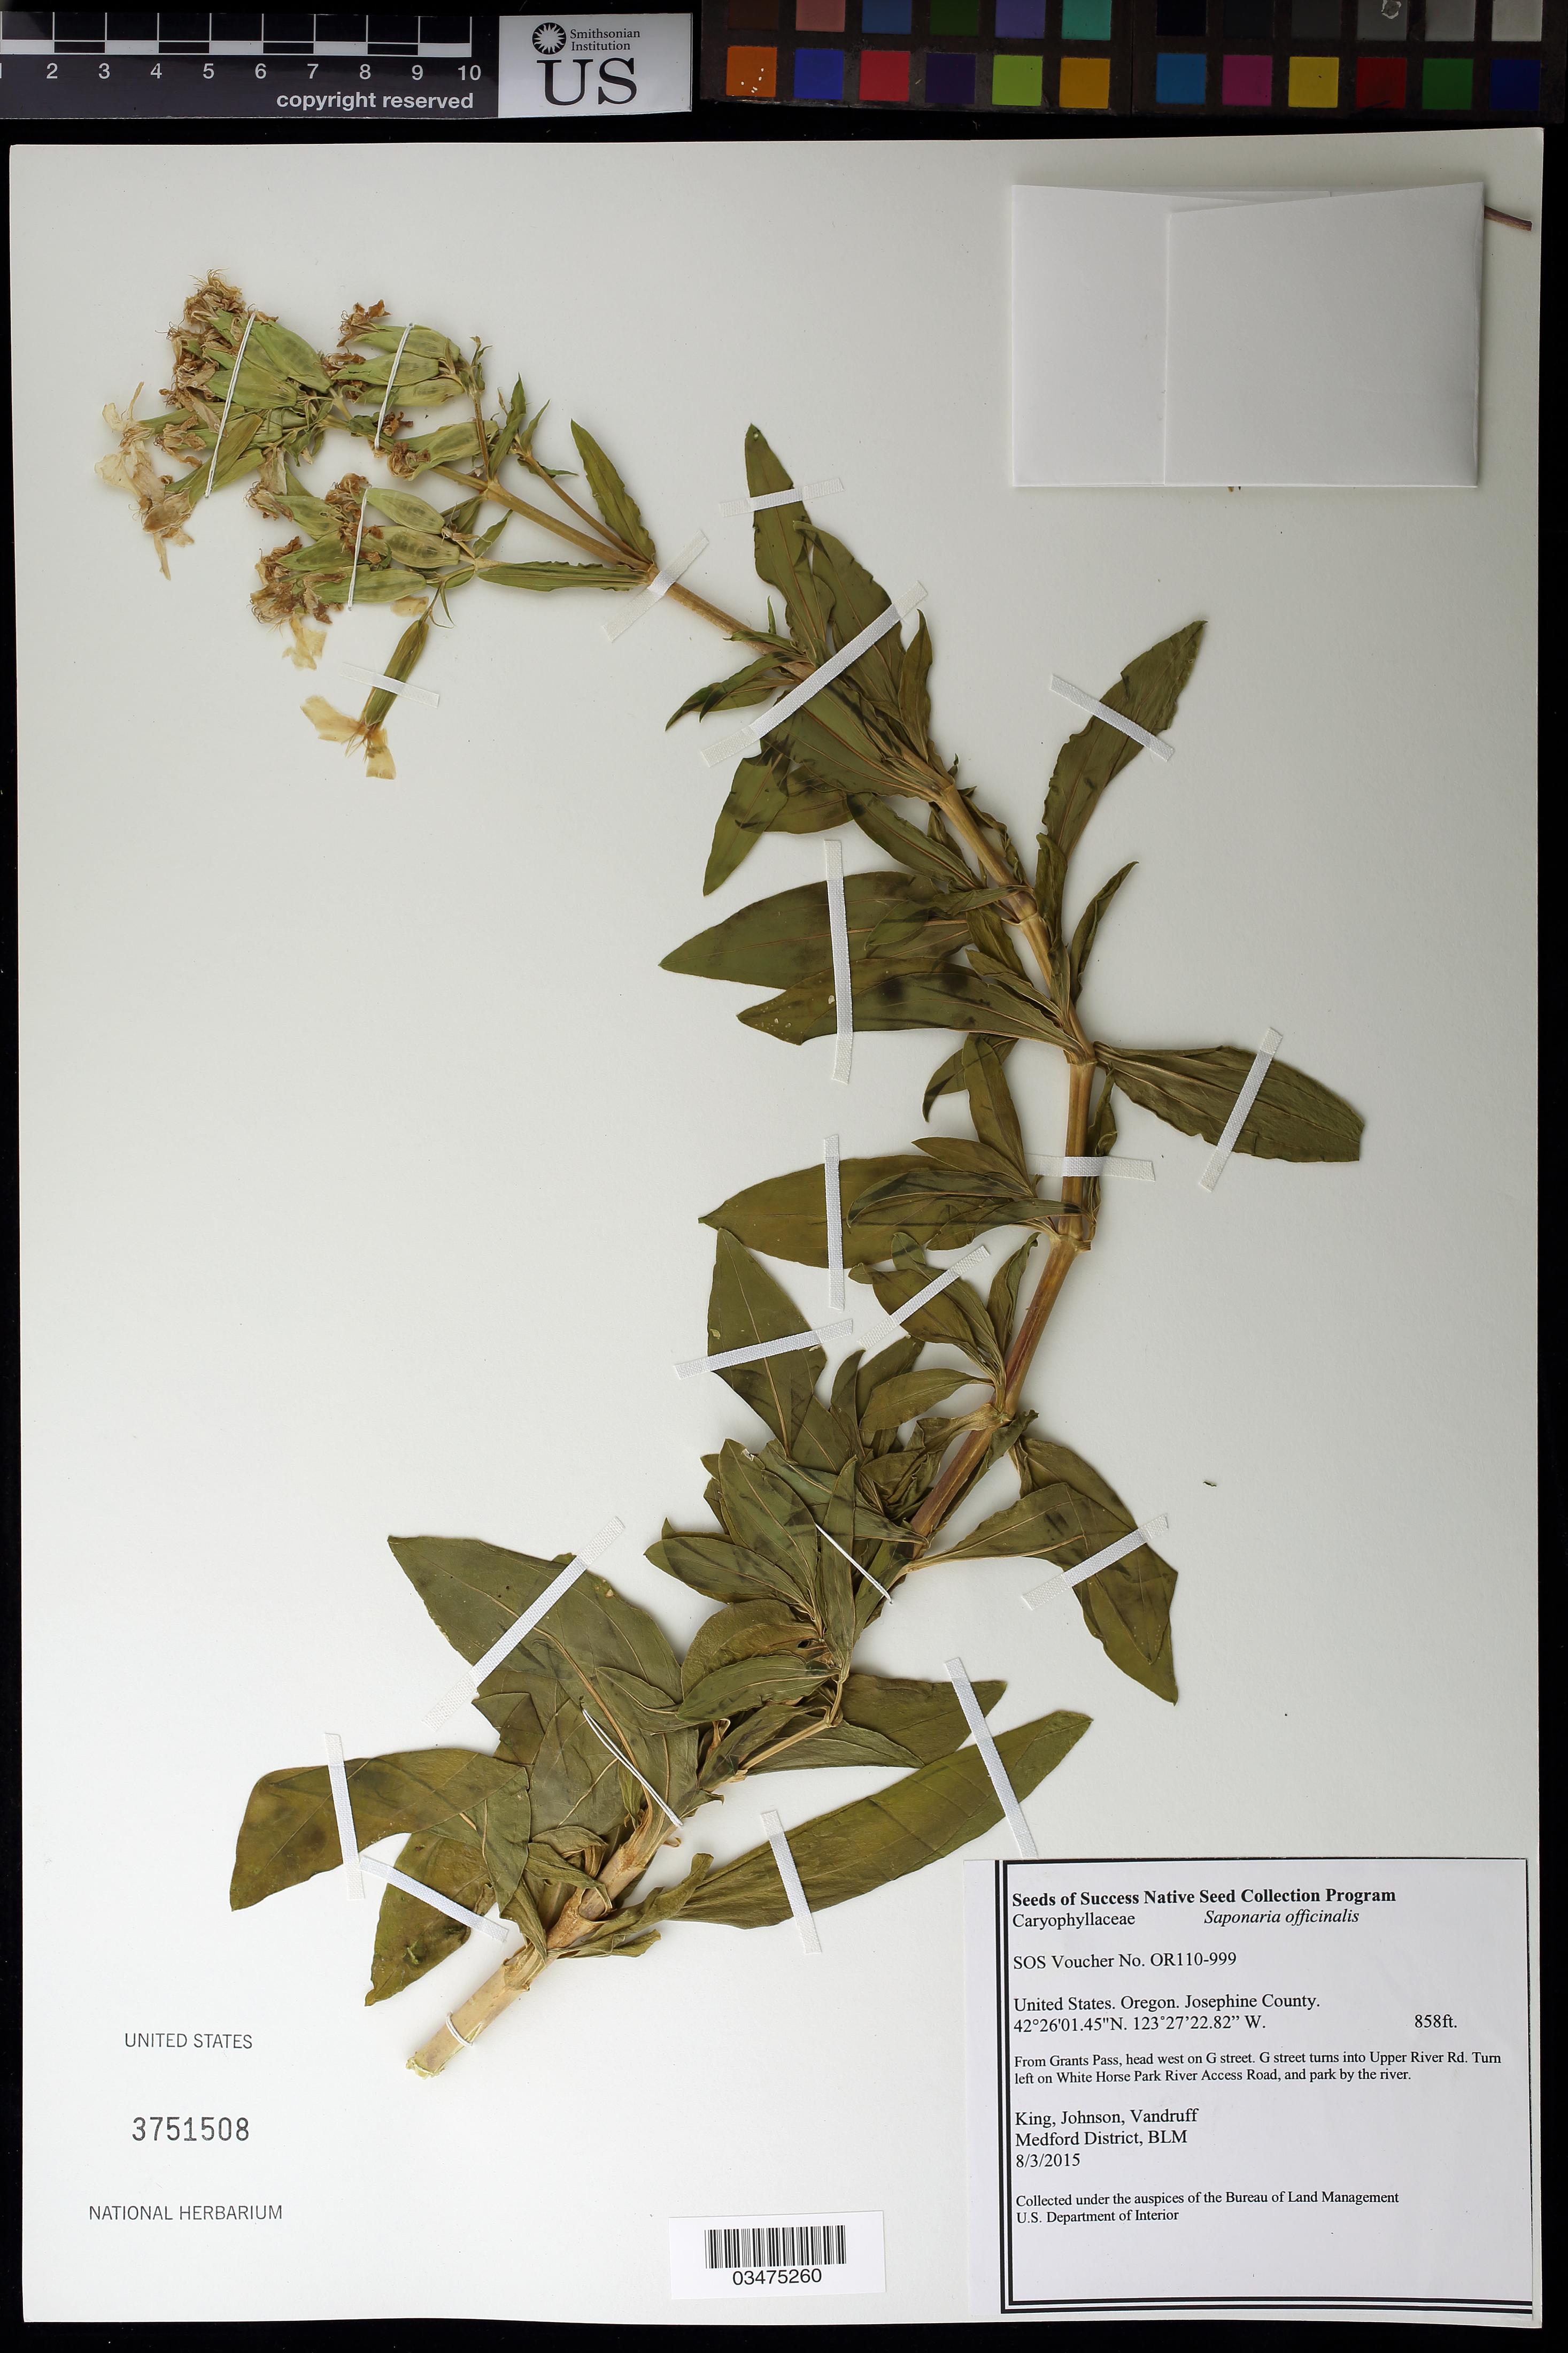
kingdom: Plantae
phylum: Tracheophyta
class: Magnoliopsida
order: Caryophyllales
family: Caryophyllaceae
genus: Saponaria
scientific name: Saponaria officinalis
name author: L.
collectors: King, --, -- Johnson & -. Vandruff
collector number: OR110-999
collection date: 2015-08-03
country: United States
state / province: Oregon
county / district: Josephine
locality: White HorsePark Access Road, by the river.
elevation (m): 262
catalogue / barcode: US 3751508